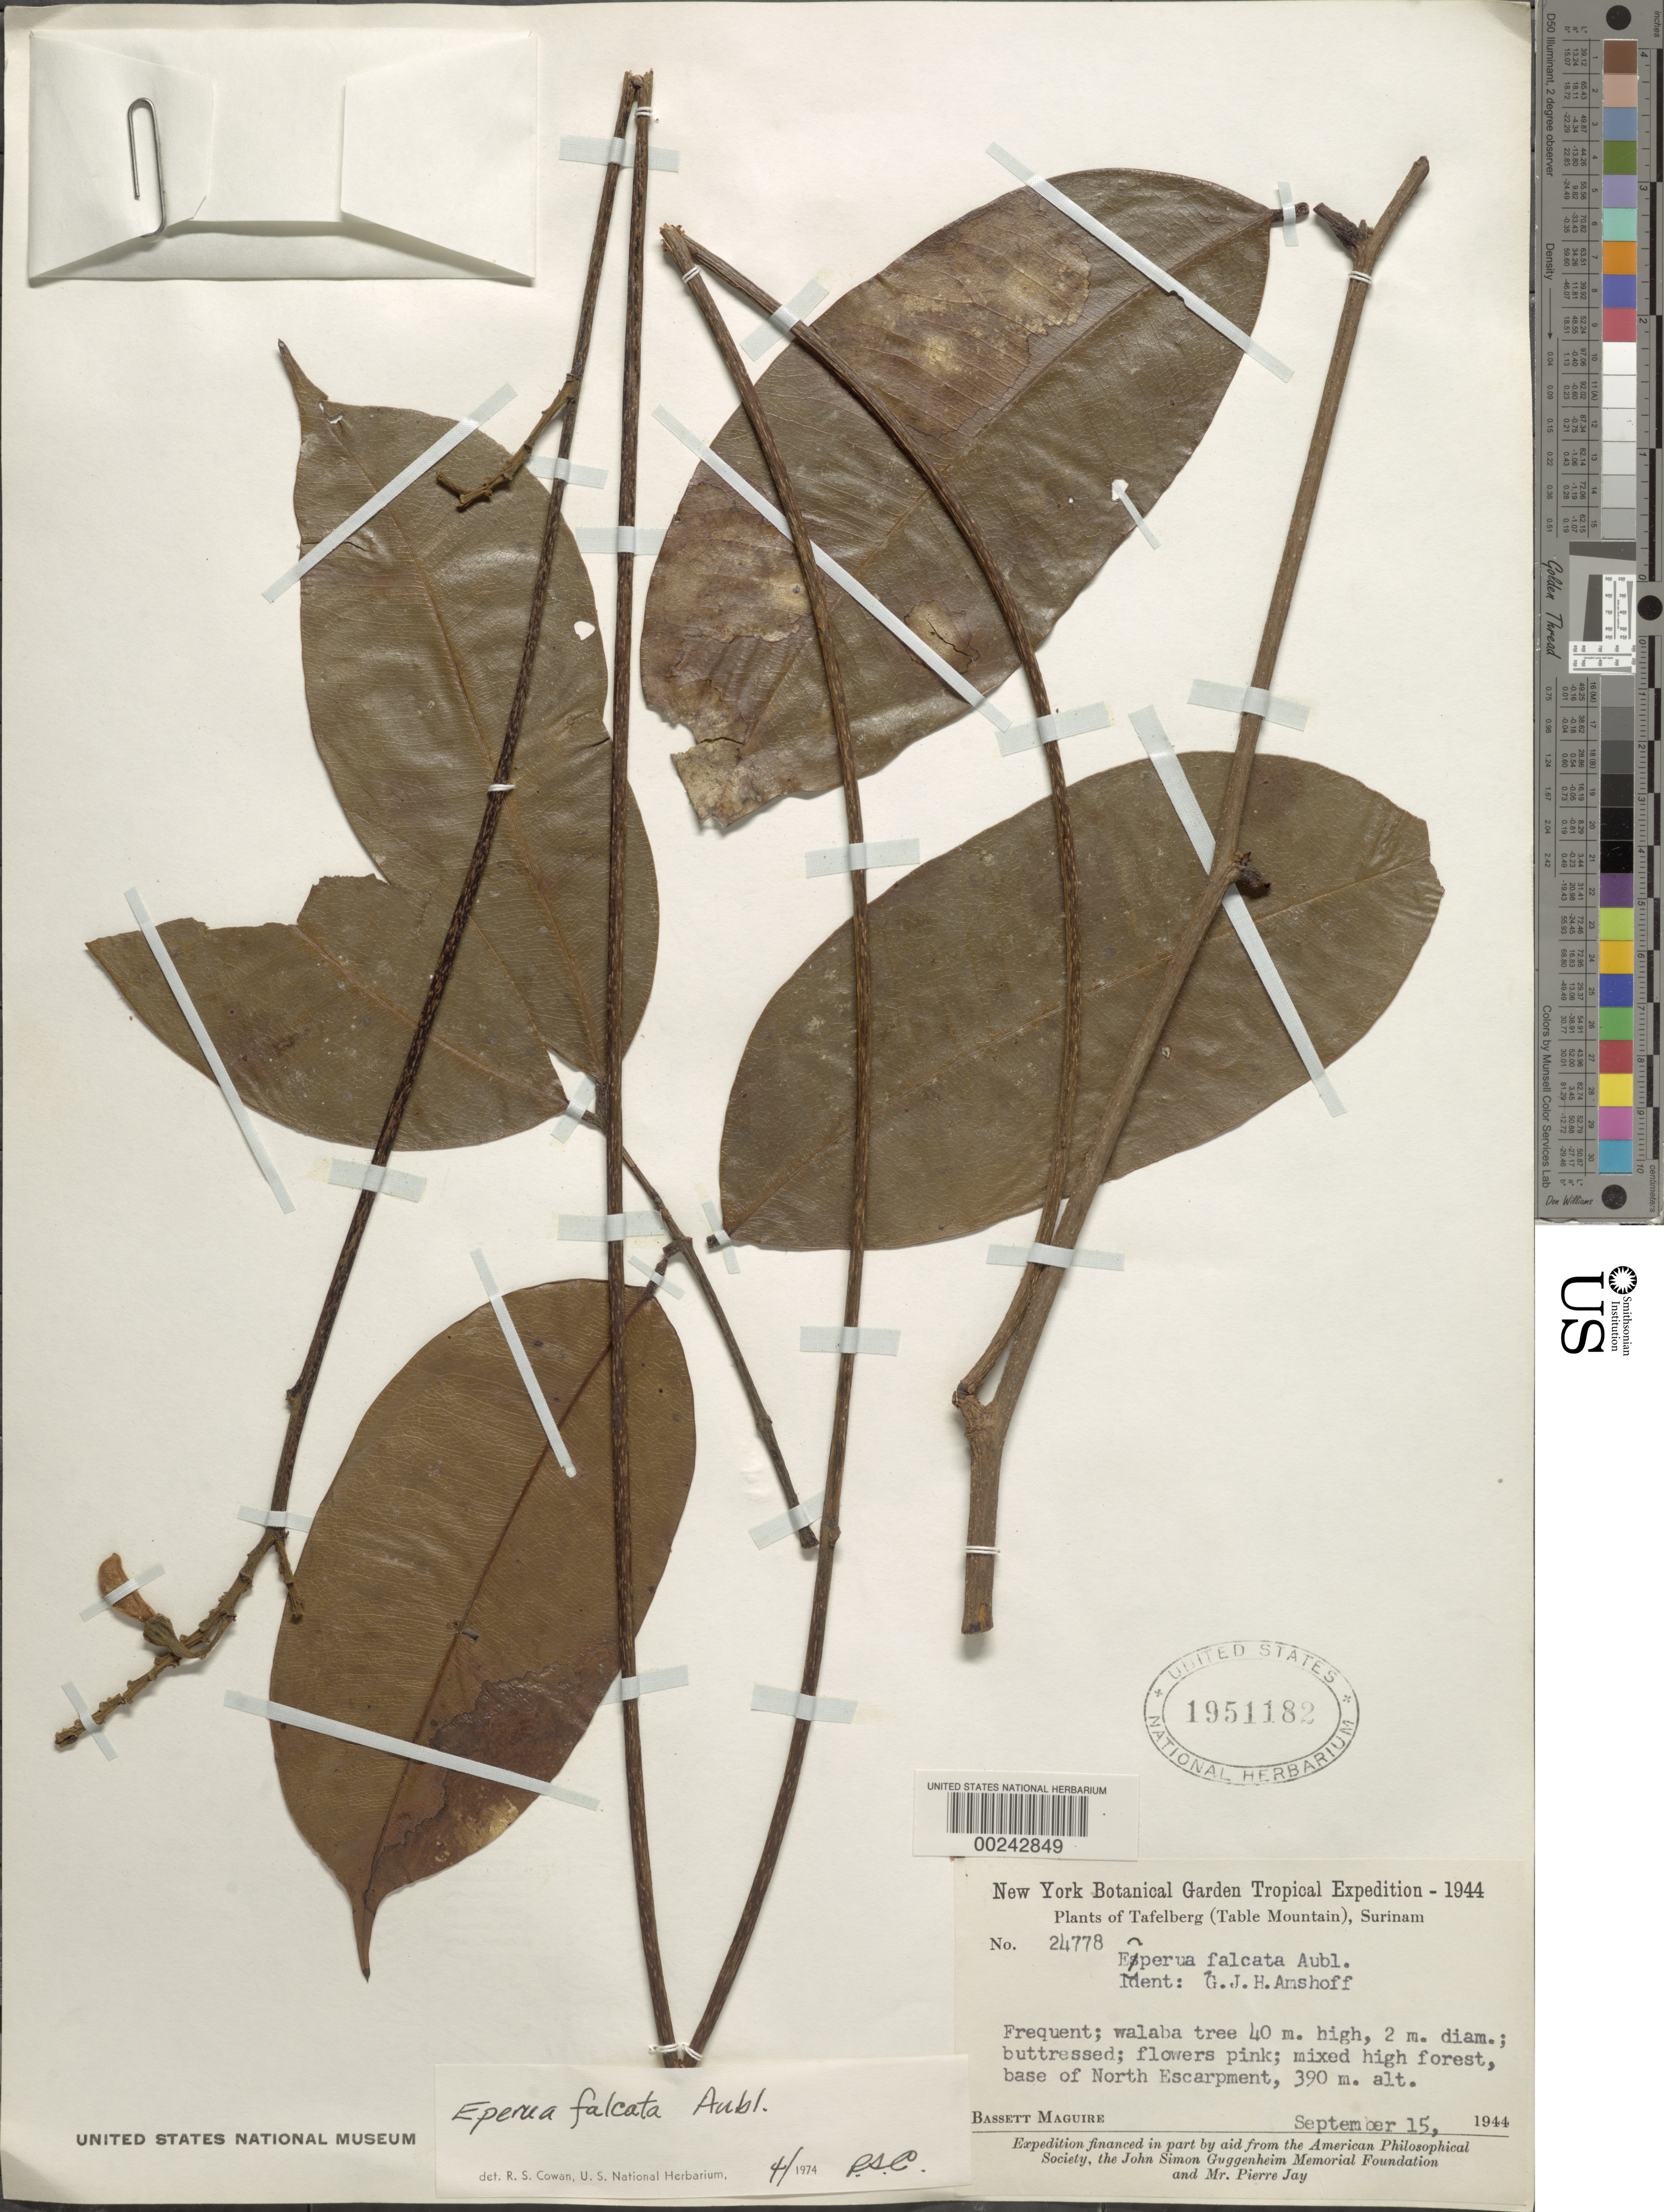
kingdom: Plantae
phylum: Tracheophyta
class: Magnoliopsida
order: Fabales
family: Fabaceae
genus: Eperua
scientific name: Eperua falcata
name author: Aubl.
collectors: B. Maguire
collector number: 24778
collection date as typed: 15 Sep 1944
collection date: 1944-09-15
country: Suriname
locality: Tafelberg, base of north escarpment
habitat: Mixed high forest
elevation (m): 220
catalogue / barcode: US 1951182